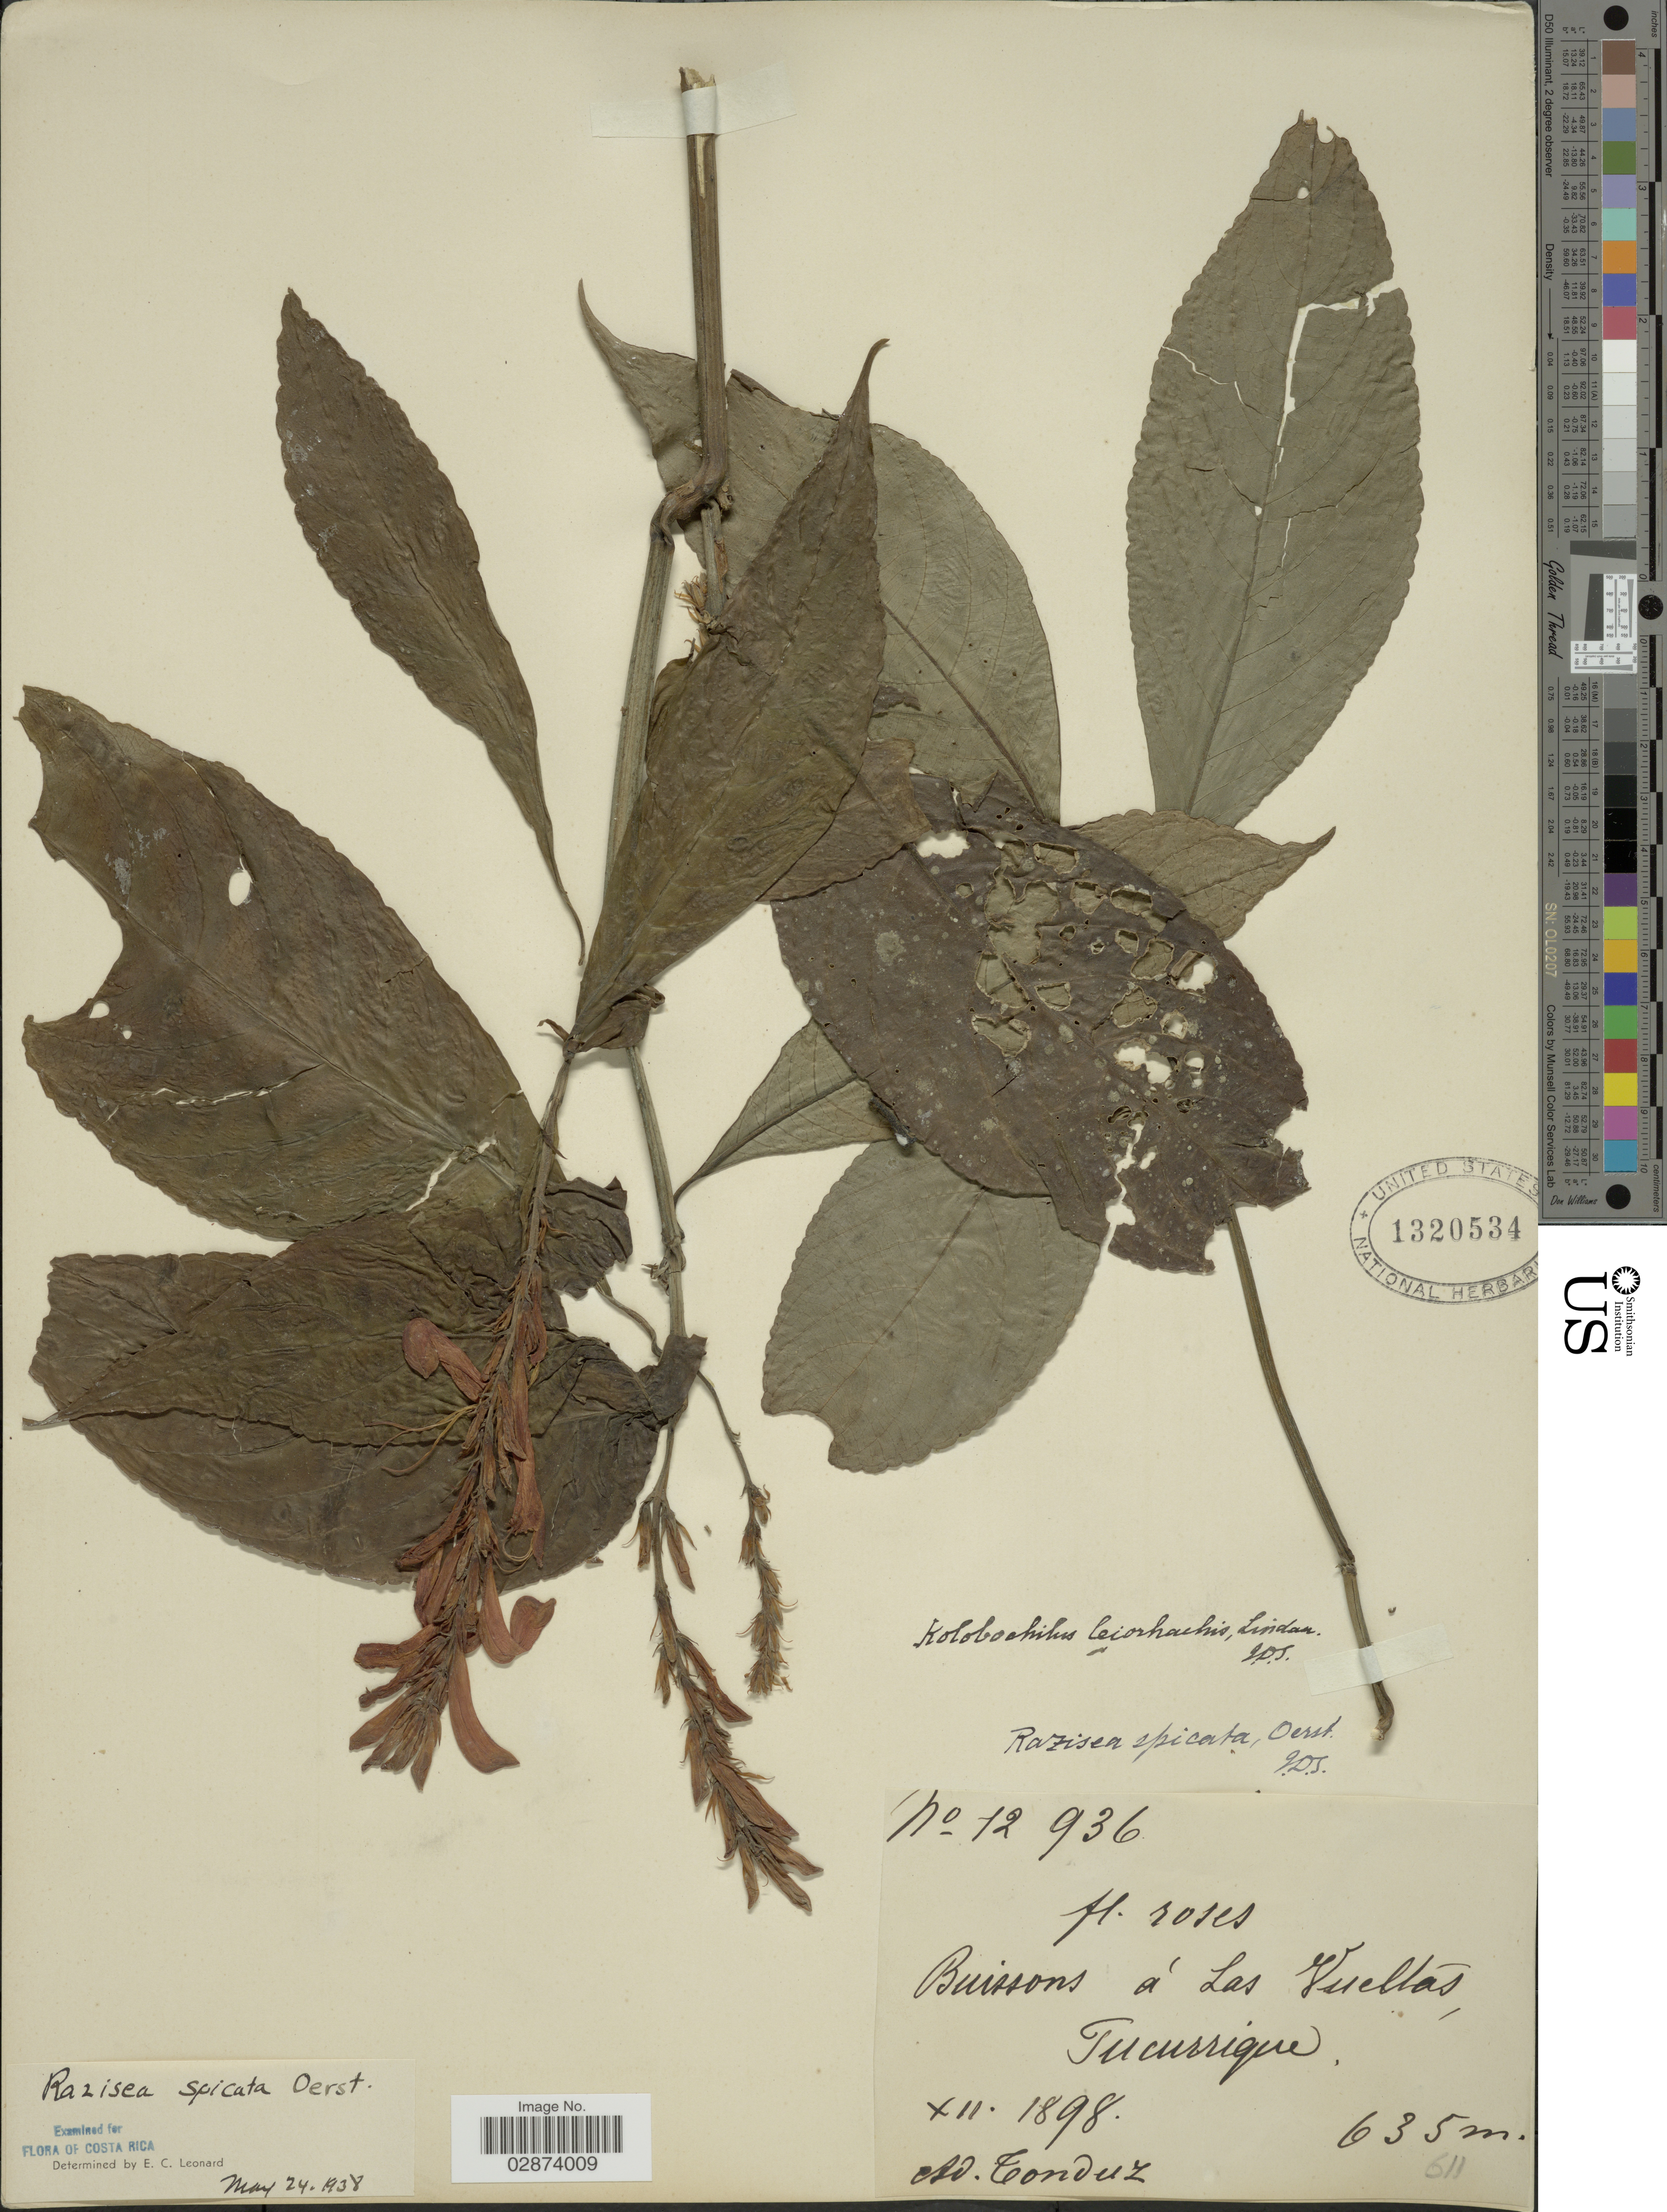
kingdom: Plantae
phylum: Tracheophyta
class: Magnoliopsida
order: Lamiales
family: Acanthaceae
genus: Razisea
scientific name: Razisea spicata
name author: Oerst.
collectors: A. Tonduz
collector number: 12936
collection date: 1898-12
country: Costa Rica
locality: Buissons a Las Vueltas, Tucurrique.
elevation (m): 635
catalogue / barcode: US 1320534